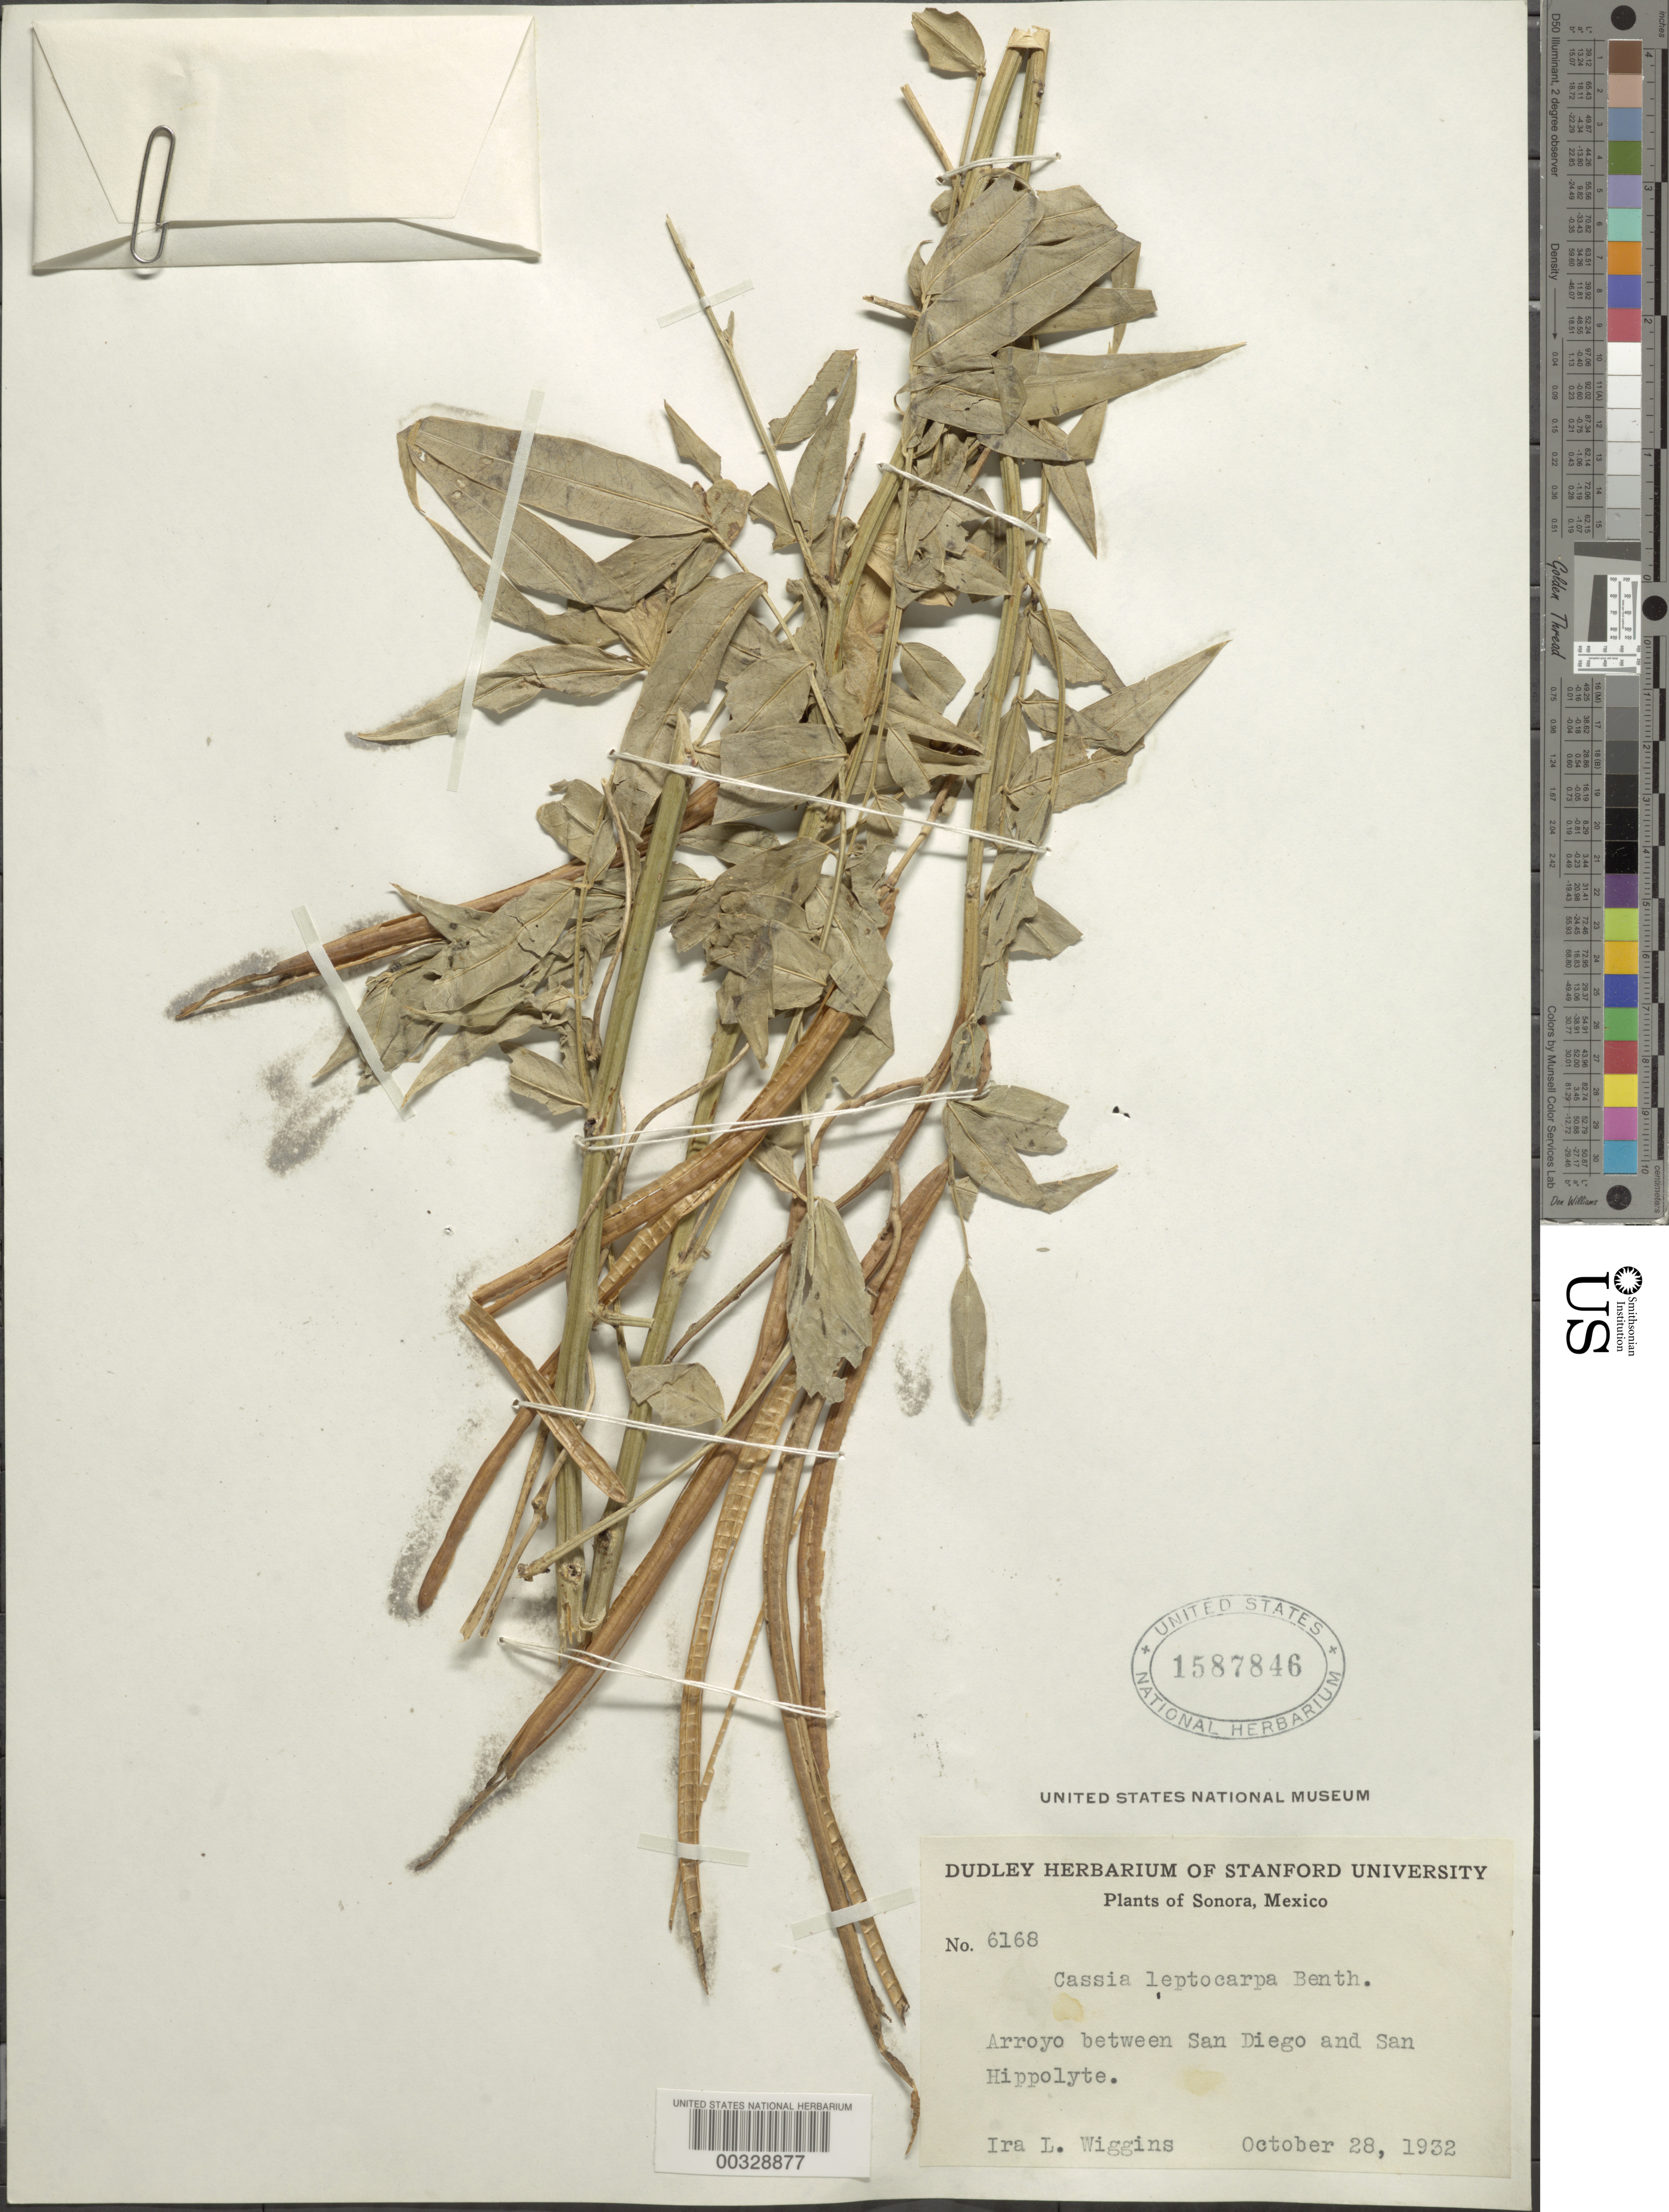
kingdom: Plantae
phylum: Tracheophyta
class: Magnoliopsida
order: Fabales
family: Fabaceae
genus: Senna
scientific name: Senna hirsuta var. leptocarpa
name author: (Benth.) H.S. Irwin & Barneby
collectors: I. L. Wiggins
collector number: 6168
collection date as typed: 28 Oct 1932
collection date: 1932-10-28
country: Mexico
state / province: Sonora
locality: Between san diego and san hippolyte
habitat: Arroyo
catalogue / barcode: US 1587846